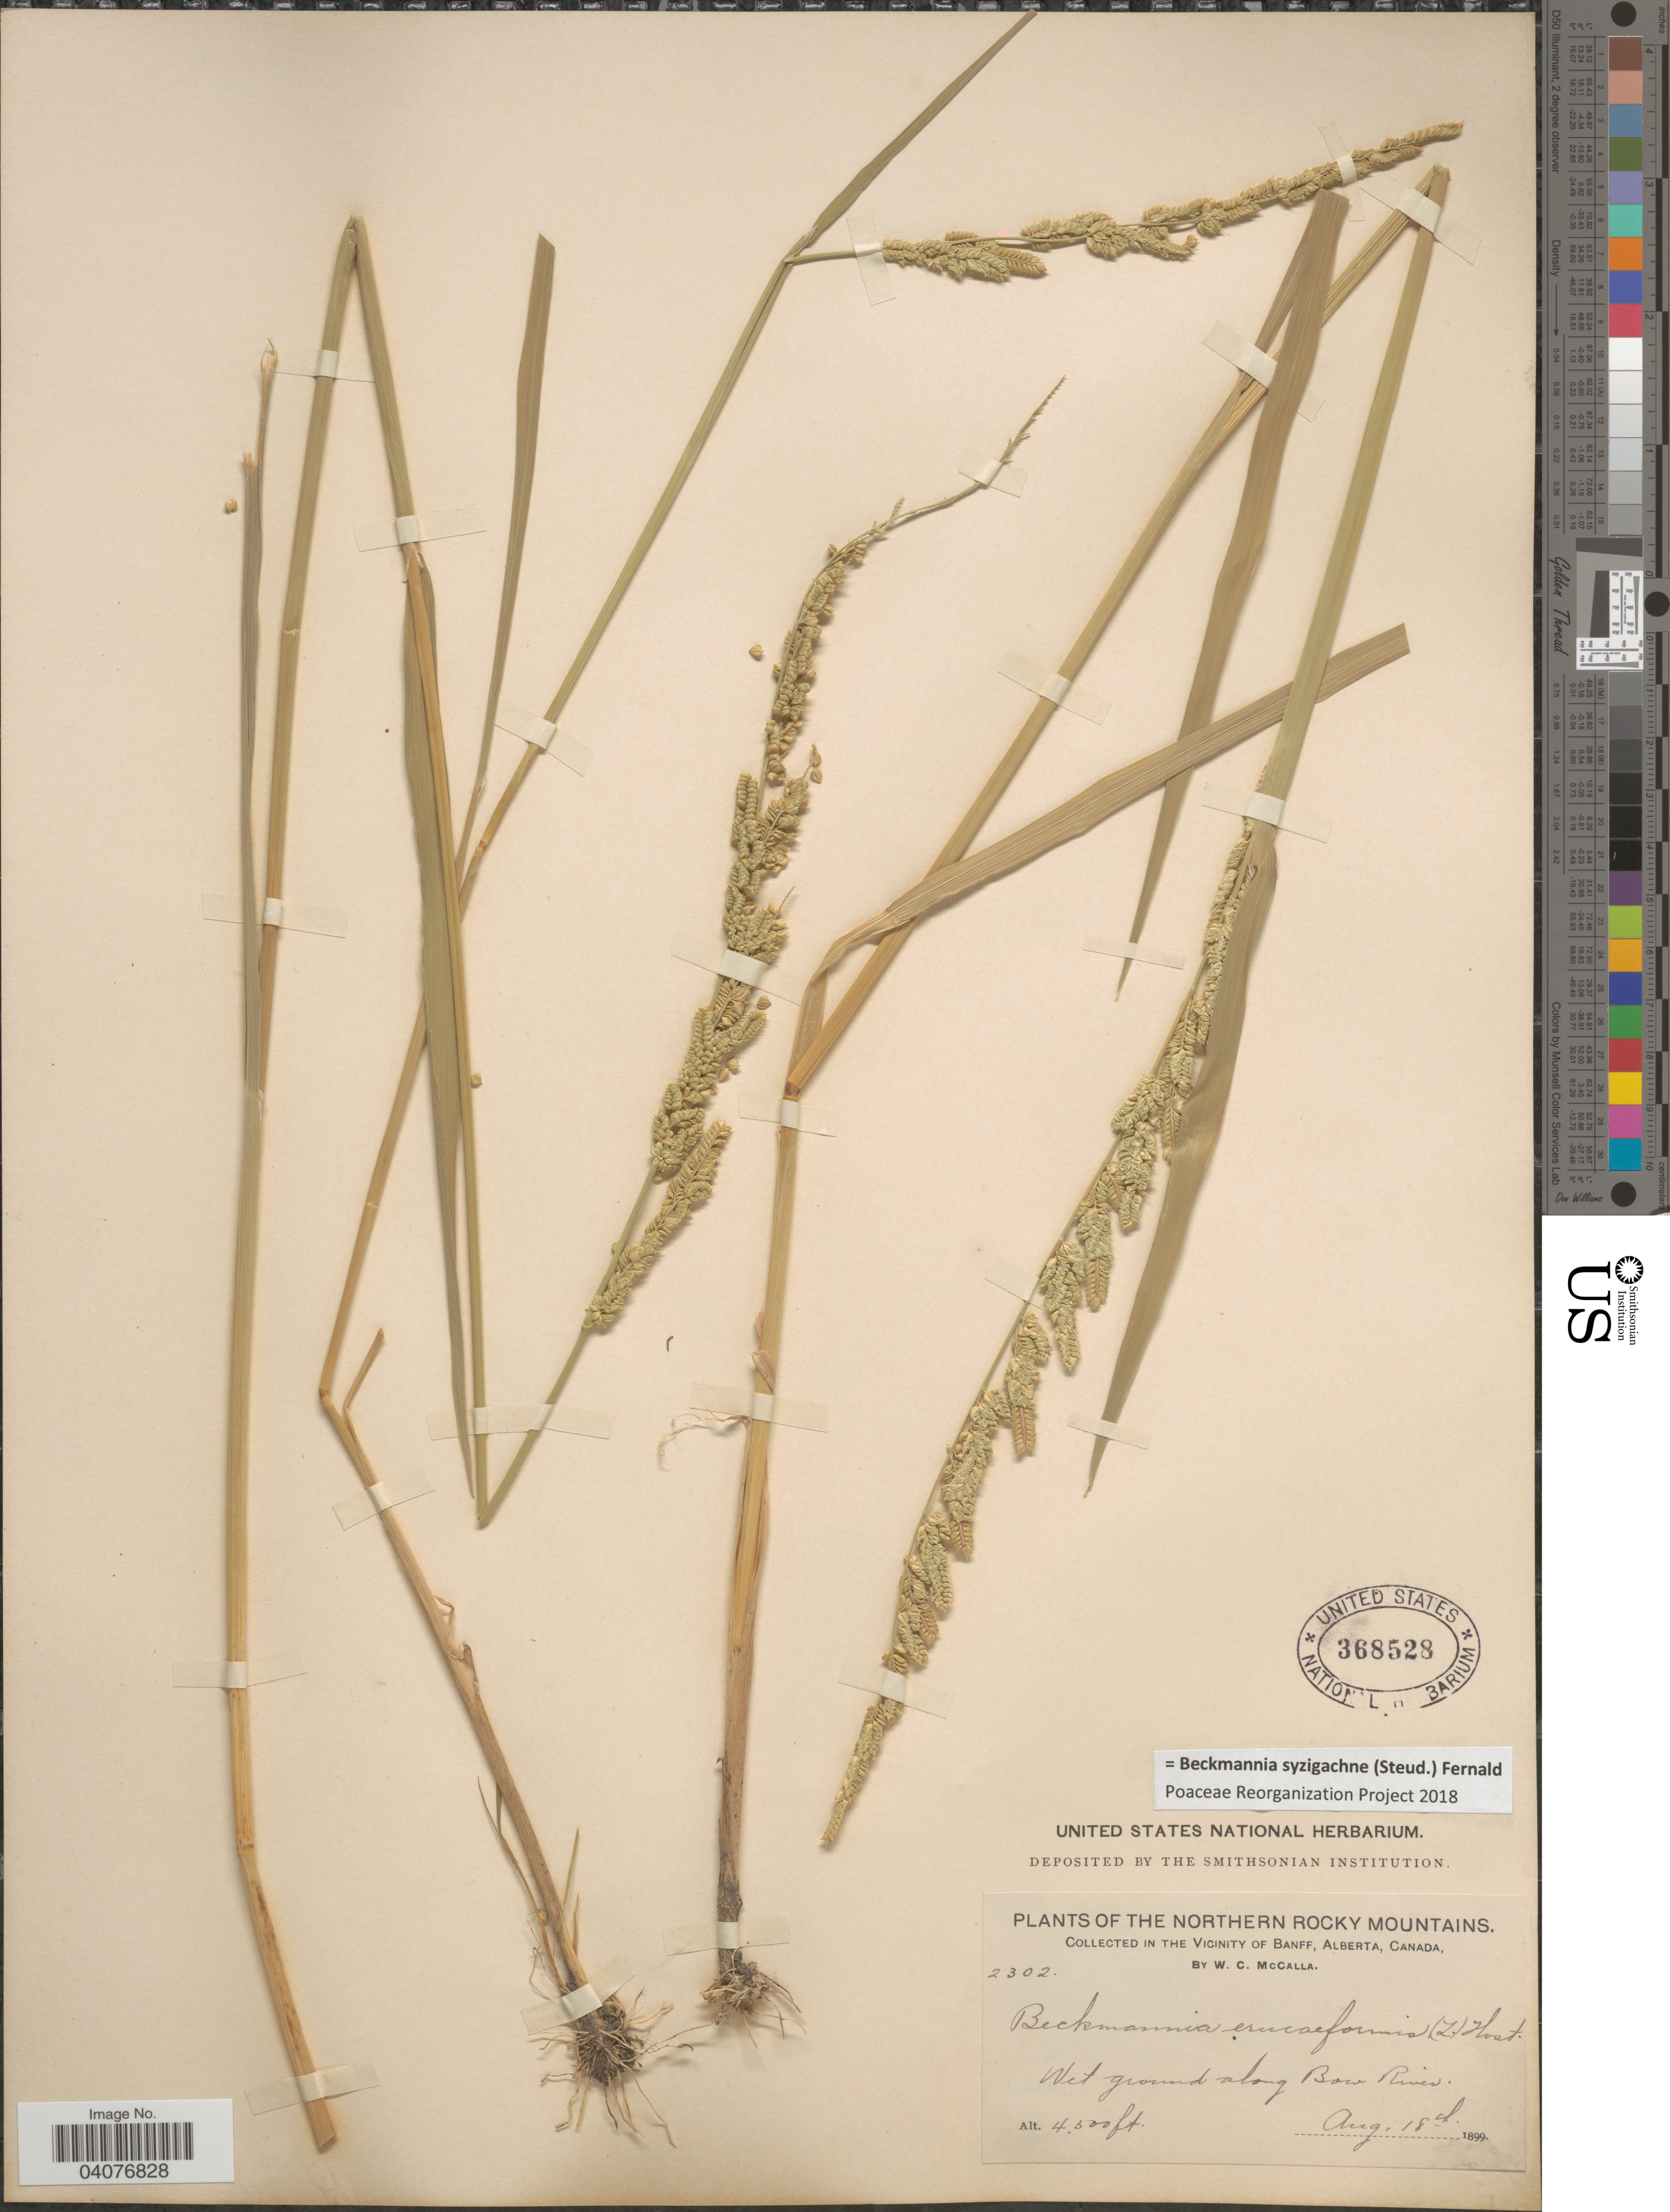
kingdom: Plantae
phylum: Tracheophyta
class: Liliopsida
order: Poales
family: Poaceae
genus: Beckmannia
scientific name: Beckmannia syzigachne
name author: (Steud.) Fernald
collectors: W. McCalla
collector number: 2302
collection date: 1899-08-18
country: Canada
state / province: Alberta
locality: The Northern Rocky Mountains. In the Vicinity of Banff. Wet ground along Bow River.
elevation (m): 1372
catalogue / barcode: US 368528